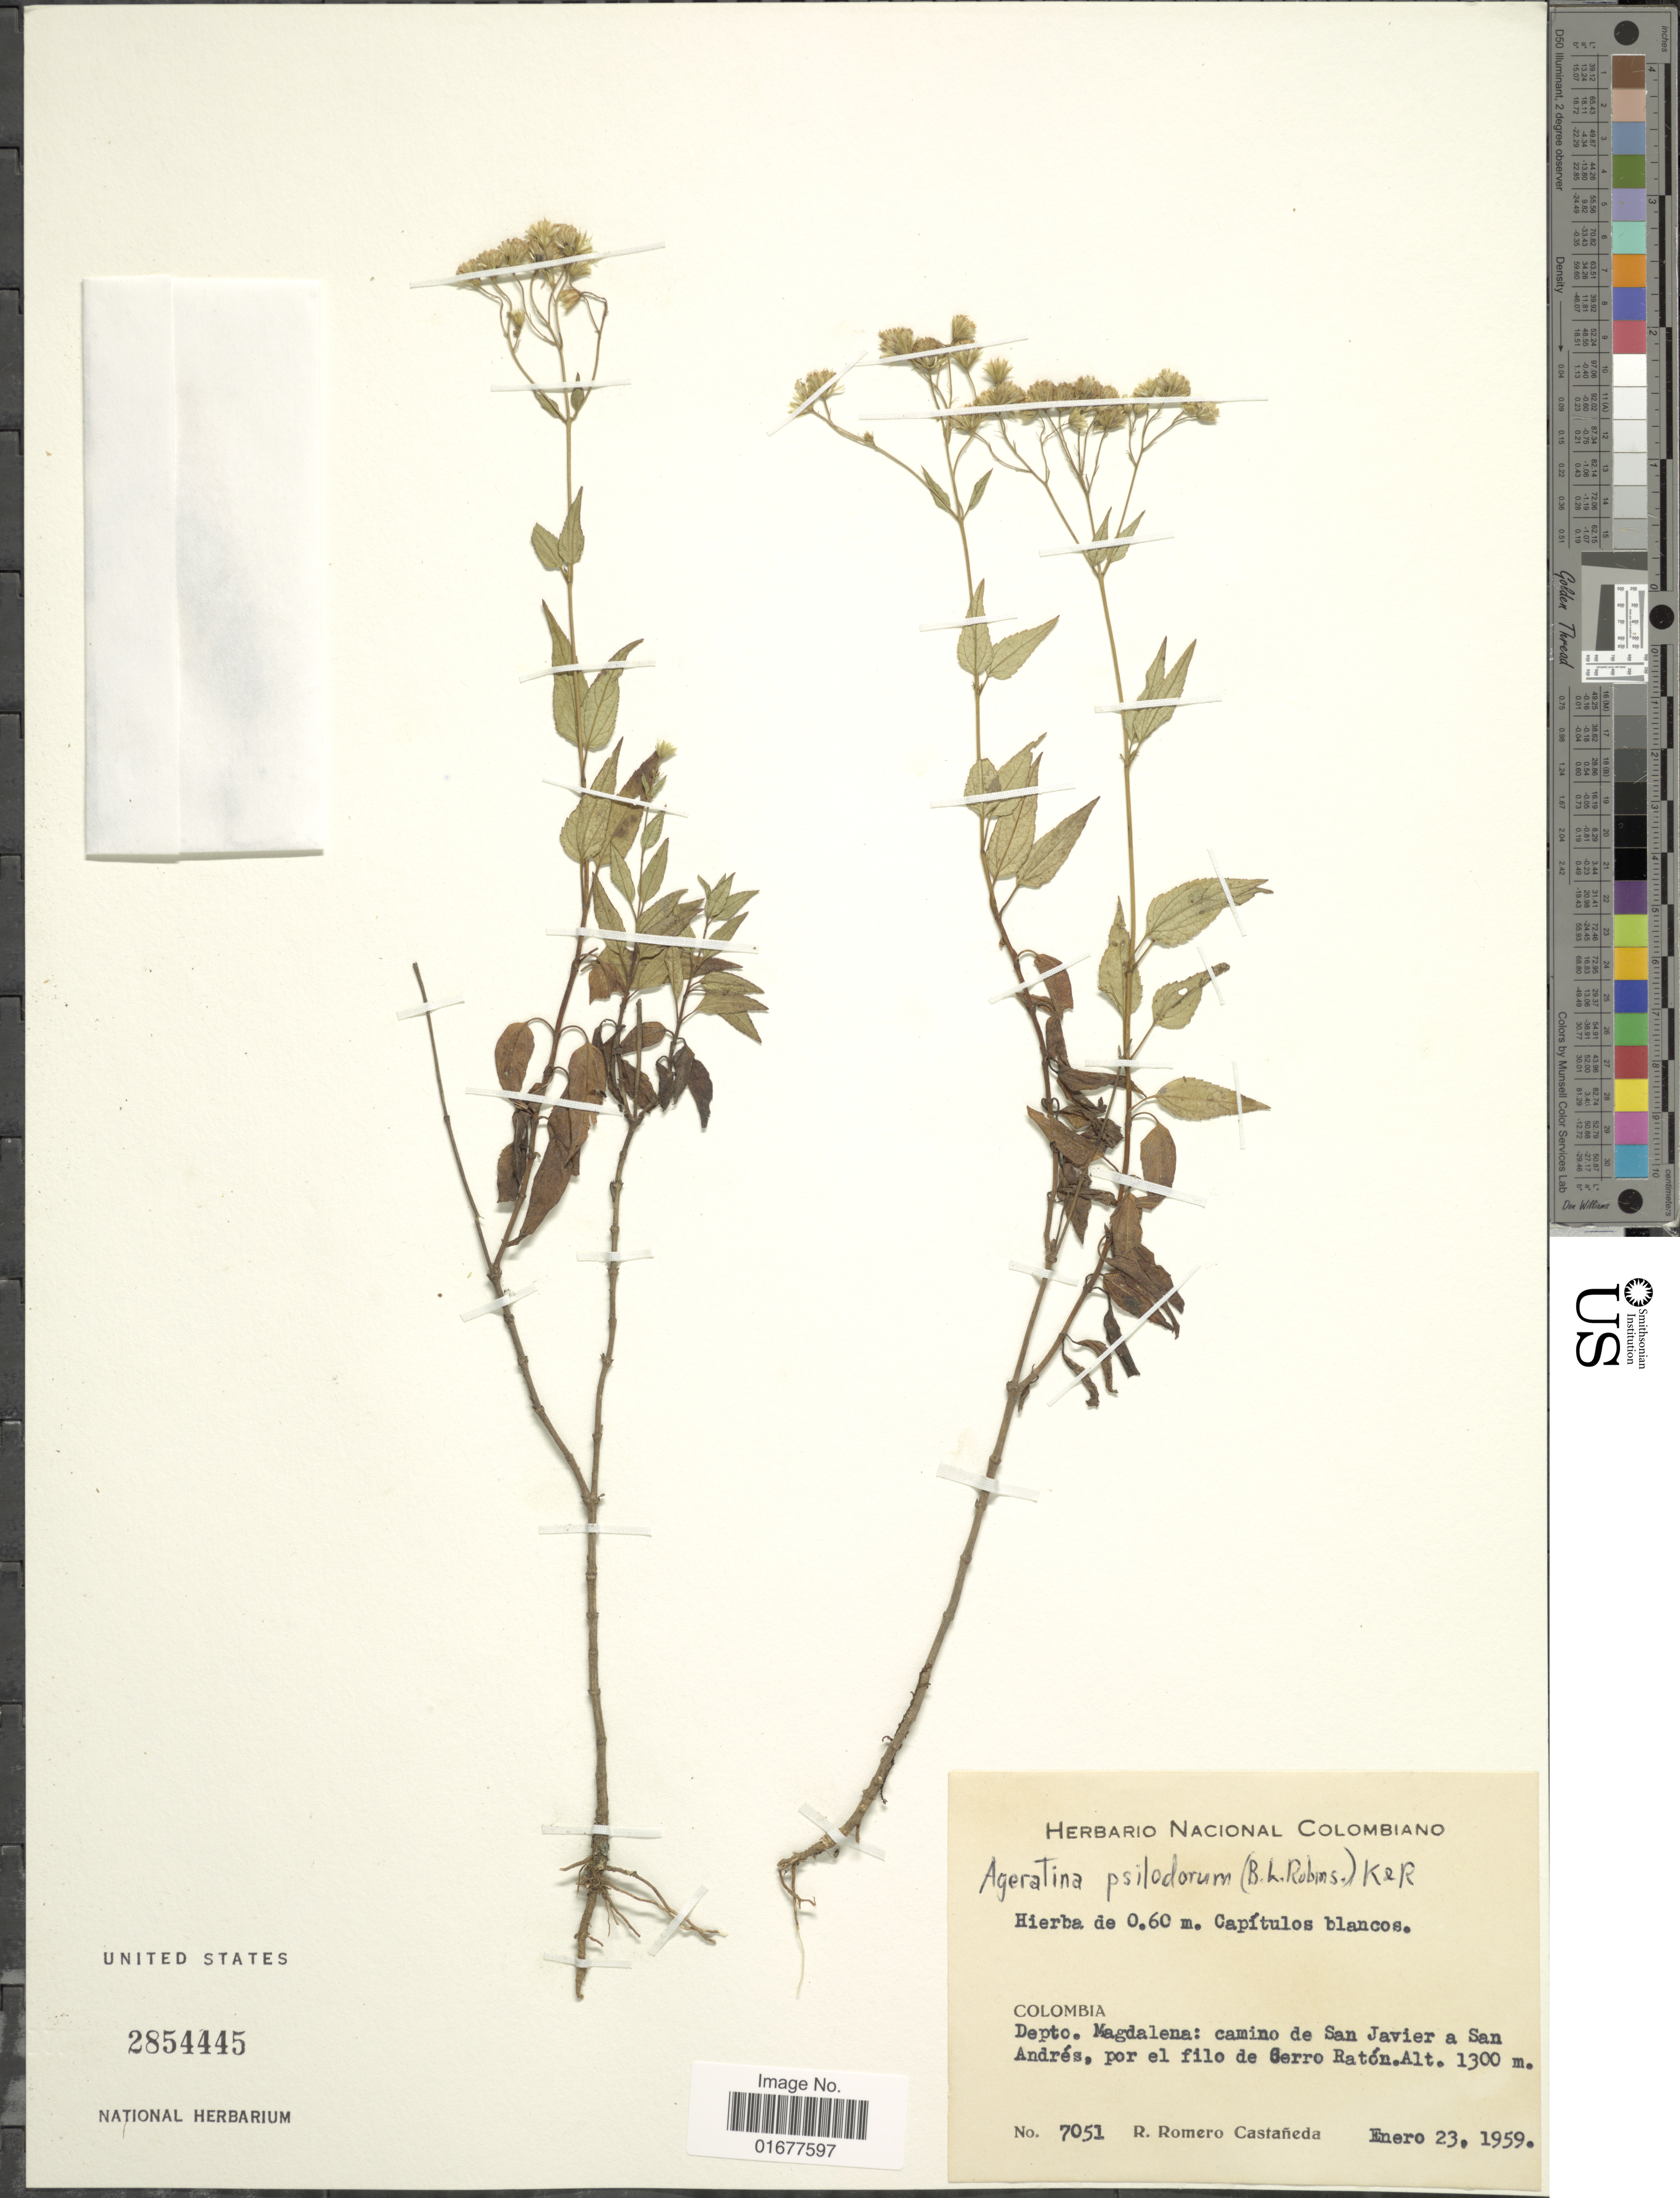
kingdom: Plantae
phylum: Tracheophyta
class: Magnoliopsida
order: Asterales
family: Asteraceae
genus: Ageratina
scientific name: Ageratina psilodora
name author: (B.L. Rob.) R.M. King & H. Rob.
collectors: R. Romero Castañeda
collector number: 7051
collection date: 1959-01-23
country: Colombia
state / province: Magdalena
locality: Camino de San Javier a San Andres, por el filo de Cerro Raton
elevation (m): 1300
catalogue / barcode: US 2854445